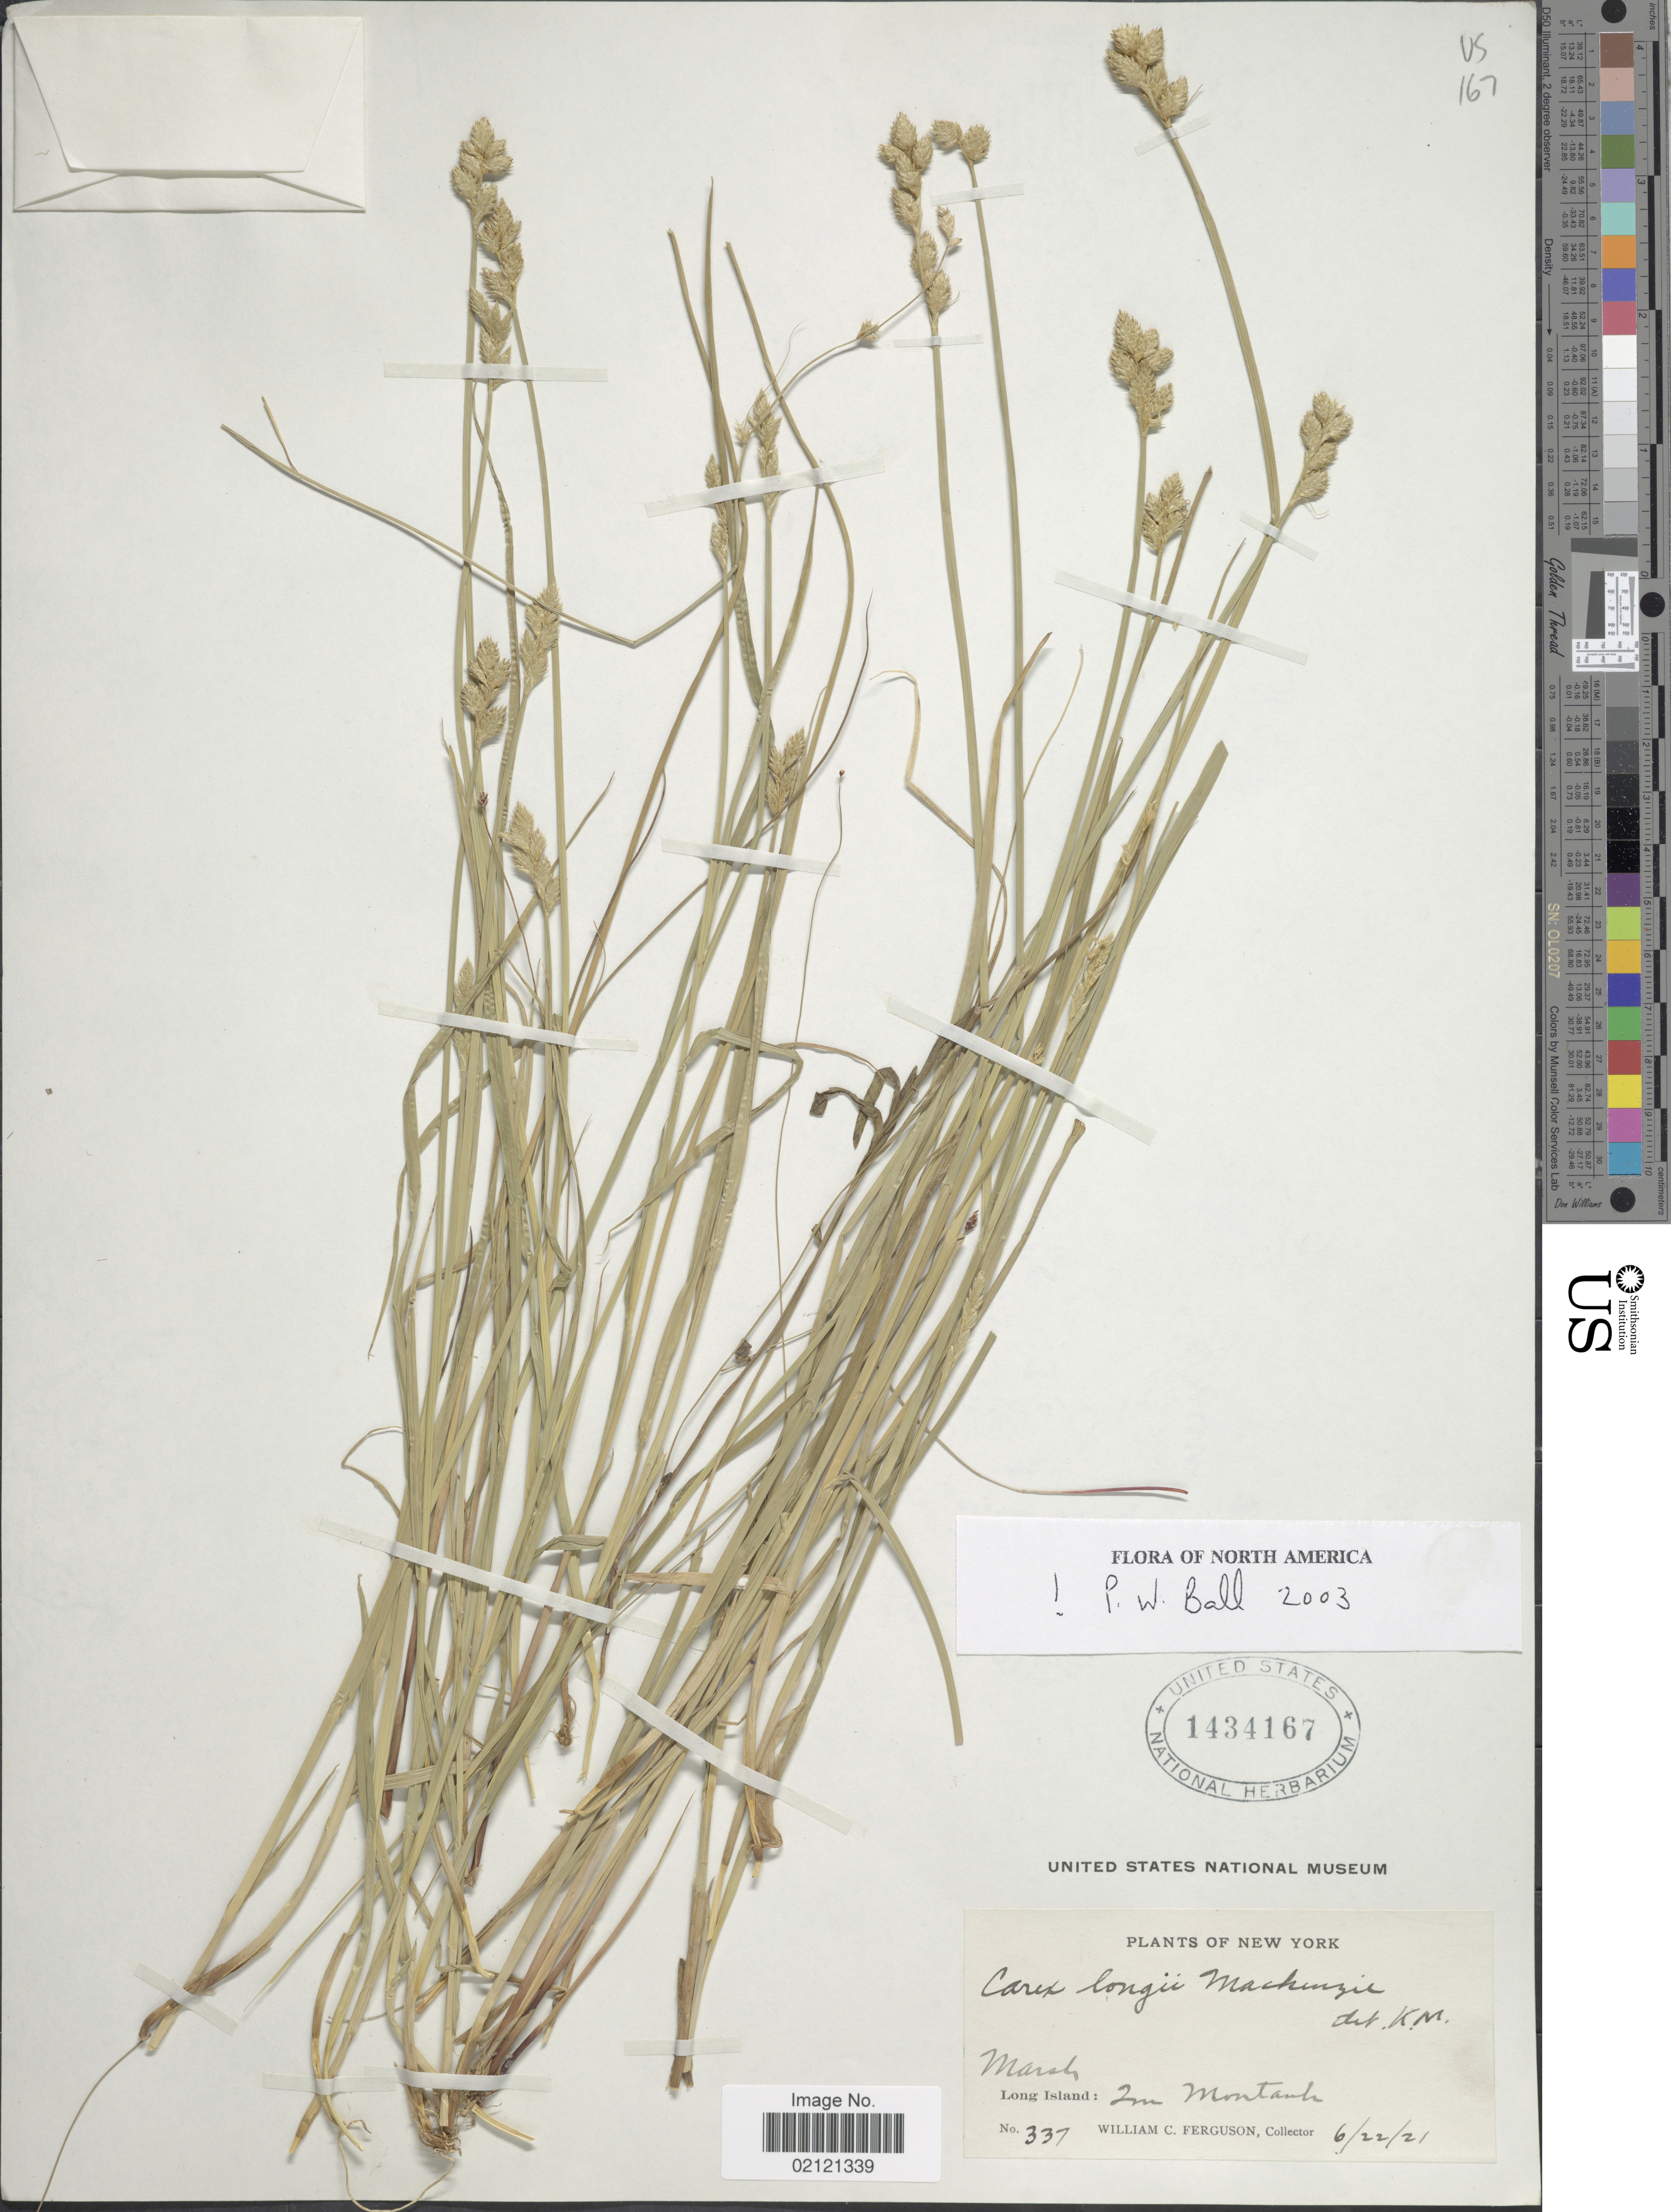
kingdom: Plantae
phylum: Tracheophyta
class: Liliopsida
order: Poales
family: Cyperaceae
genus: Carex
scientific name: Carex longii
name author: Mack.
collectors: W. Ferguson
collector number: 337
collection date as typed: Transcribed d/m/y: 22/6/21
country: United States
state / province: New York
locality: Long Island: In Montauk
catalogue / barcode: US 1434167